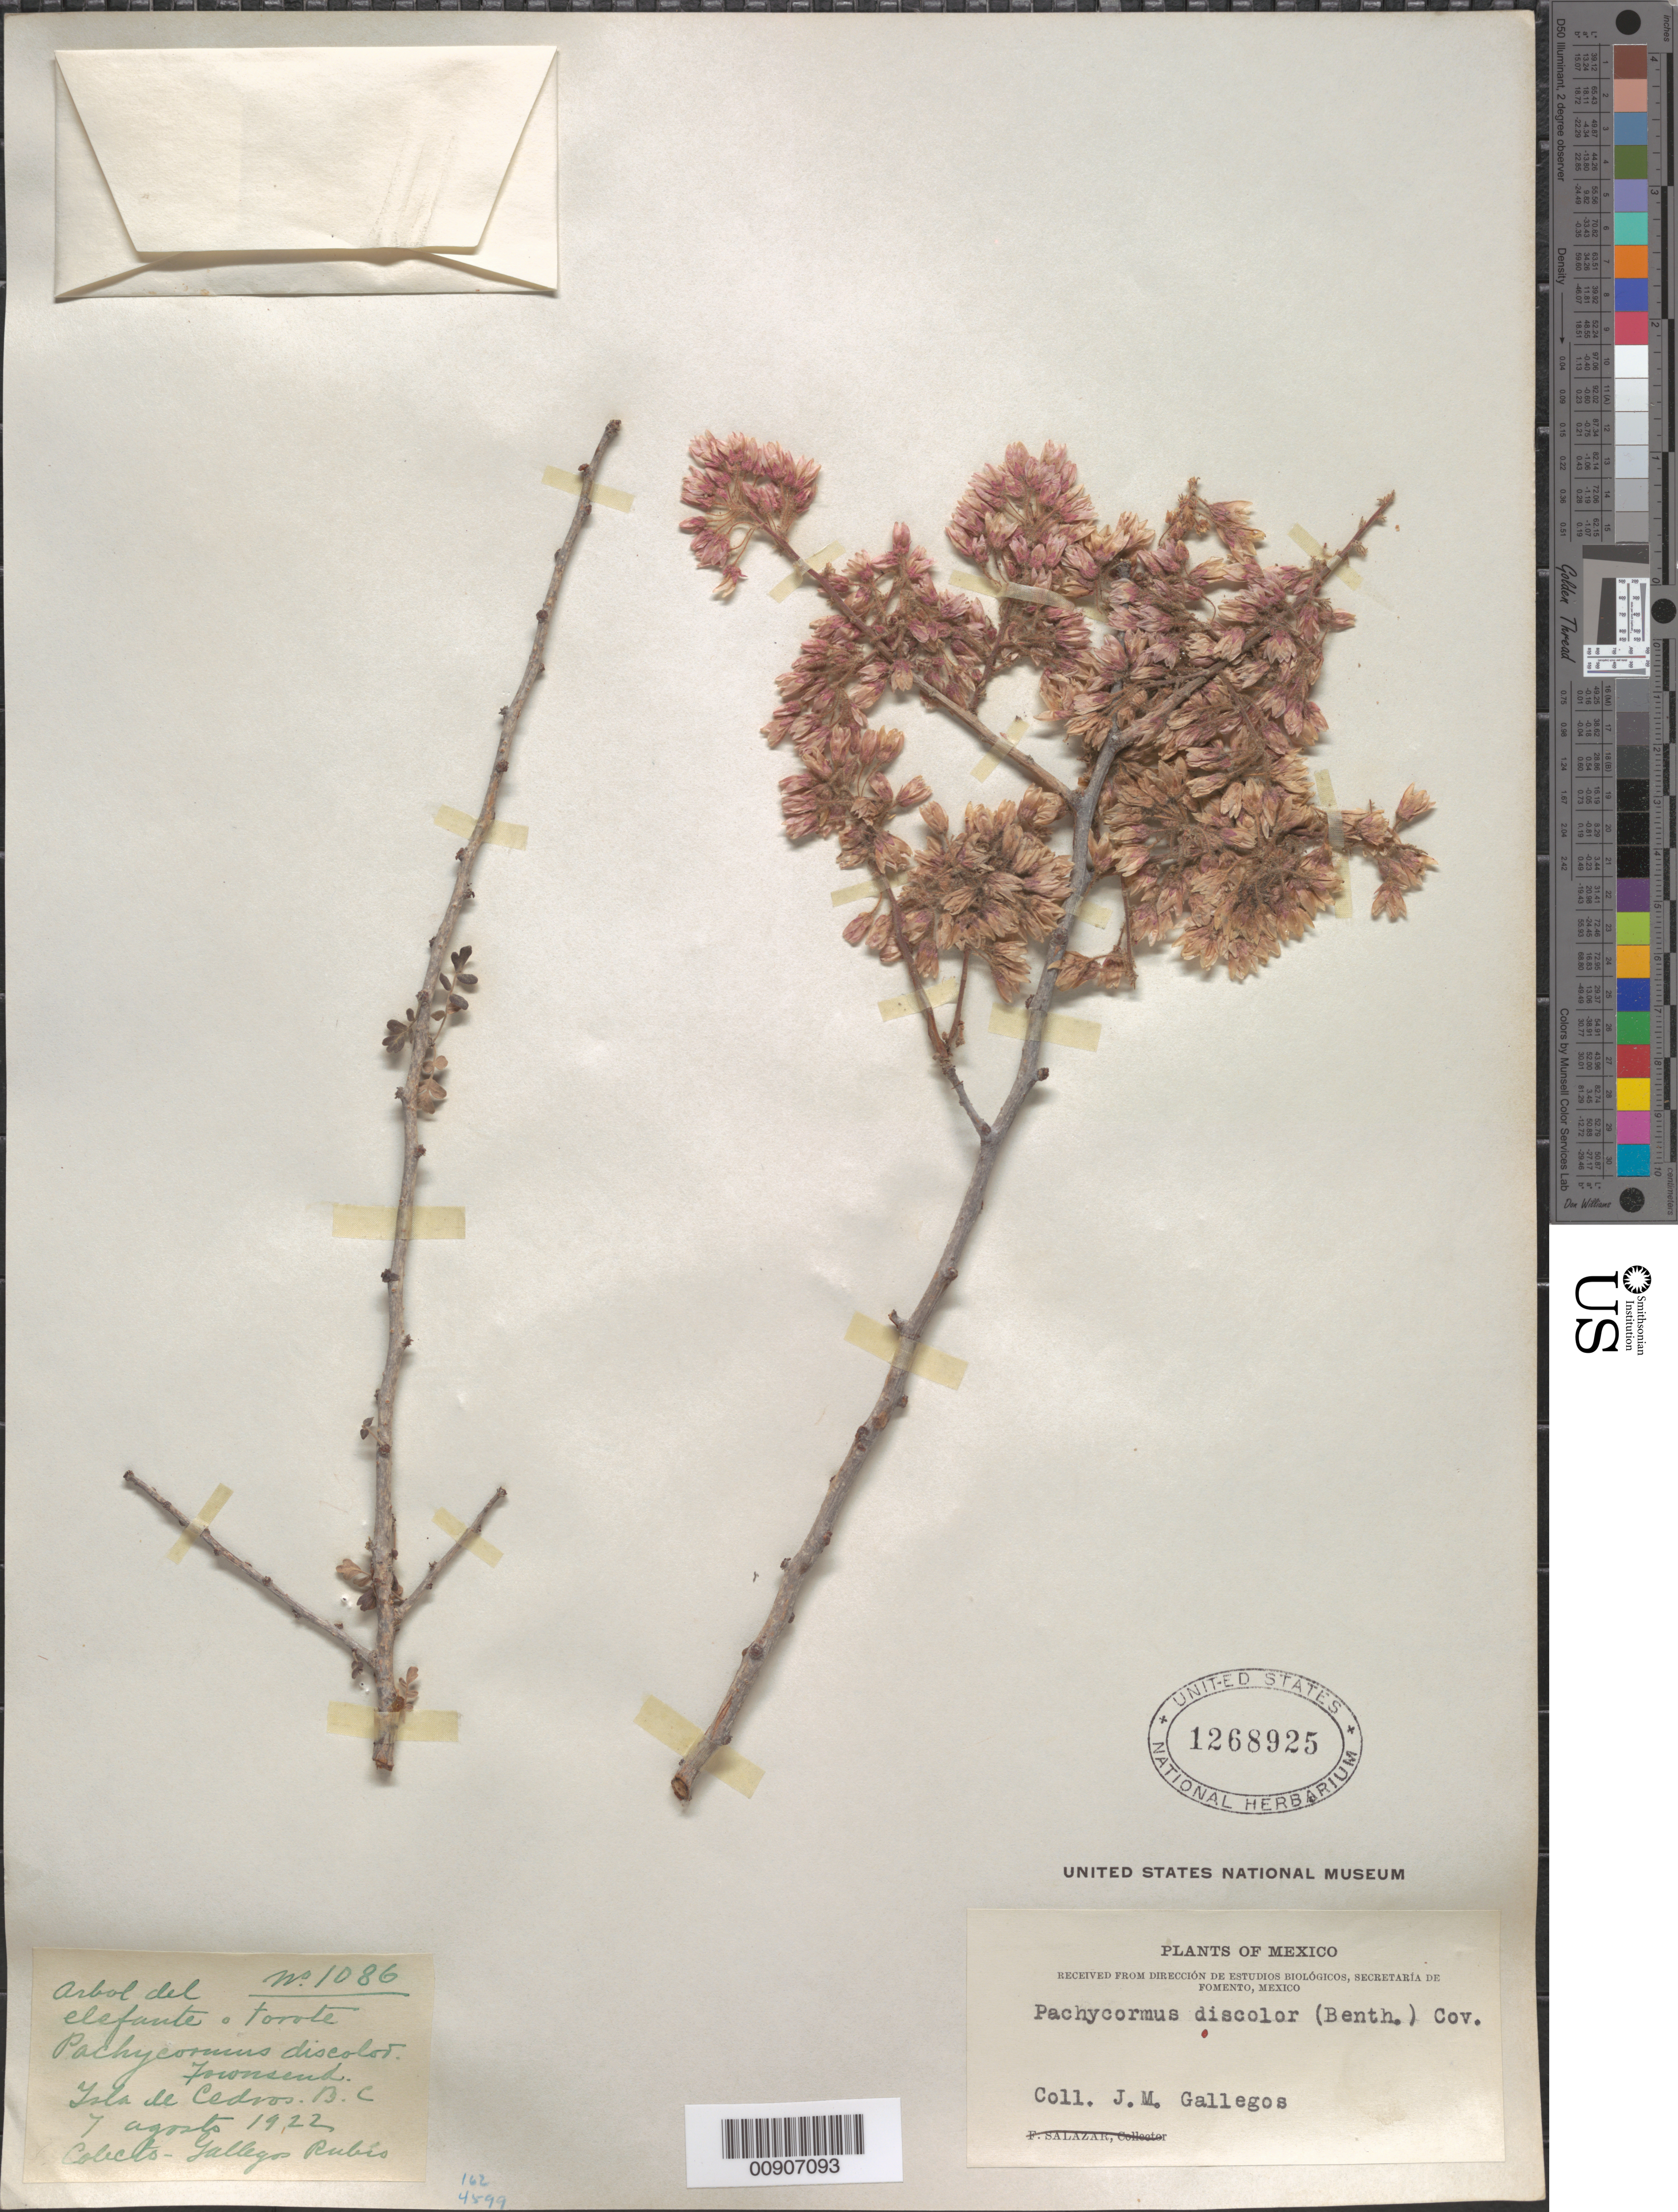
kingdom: Plantae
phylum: Tracheophyta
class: Magnoliopsida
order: Sapindales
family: Anacardiaceae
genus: Pachycormus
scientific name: Pachycormus discolor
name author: (Benth.) Coville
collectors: J. Gallegos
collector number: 1086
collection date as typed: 07 Aug 1922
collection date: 1922-08-07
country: Mexico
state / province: Baja California Norte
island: Cedros I.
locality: Isla de Cedros, Baja California.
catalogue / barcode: US 1268925